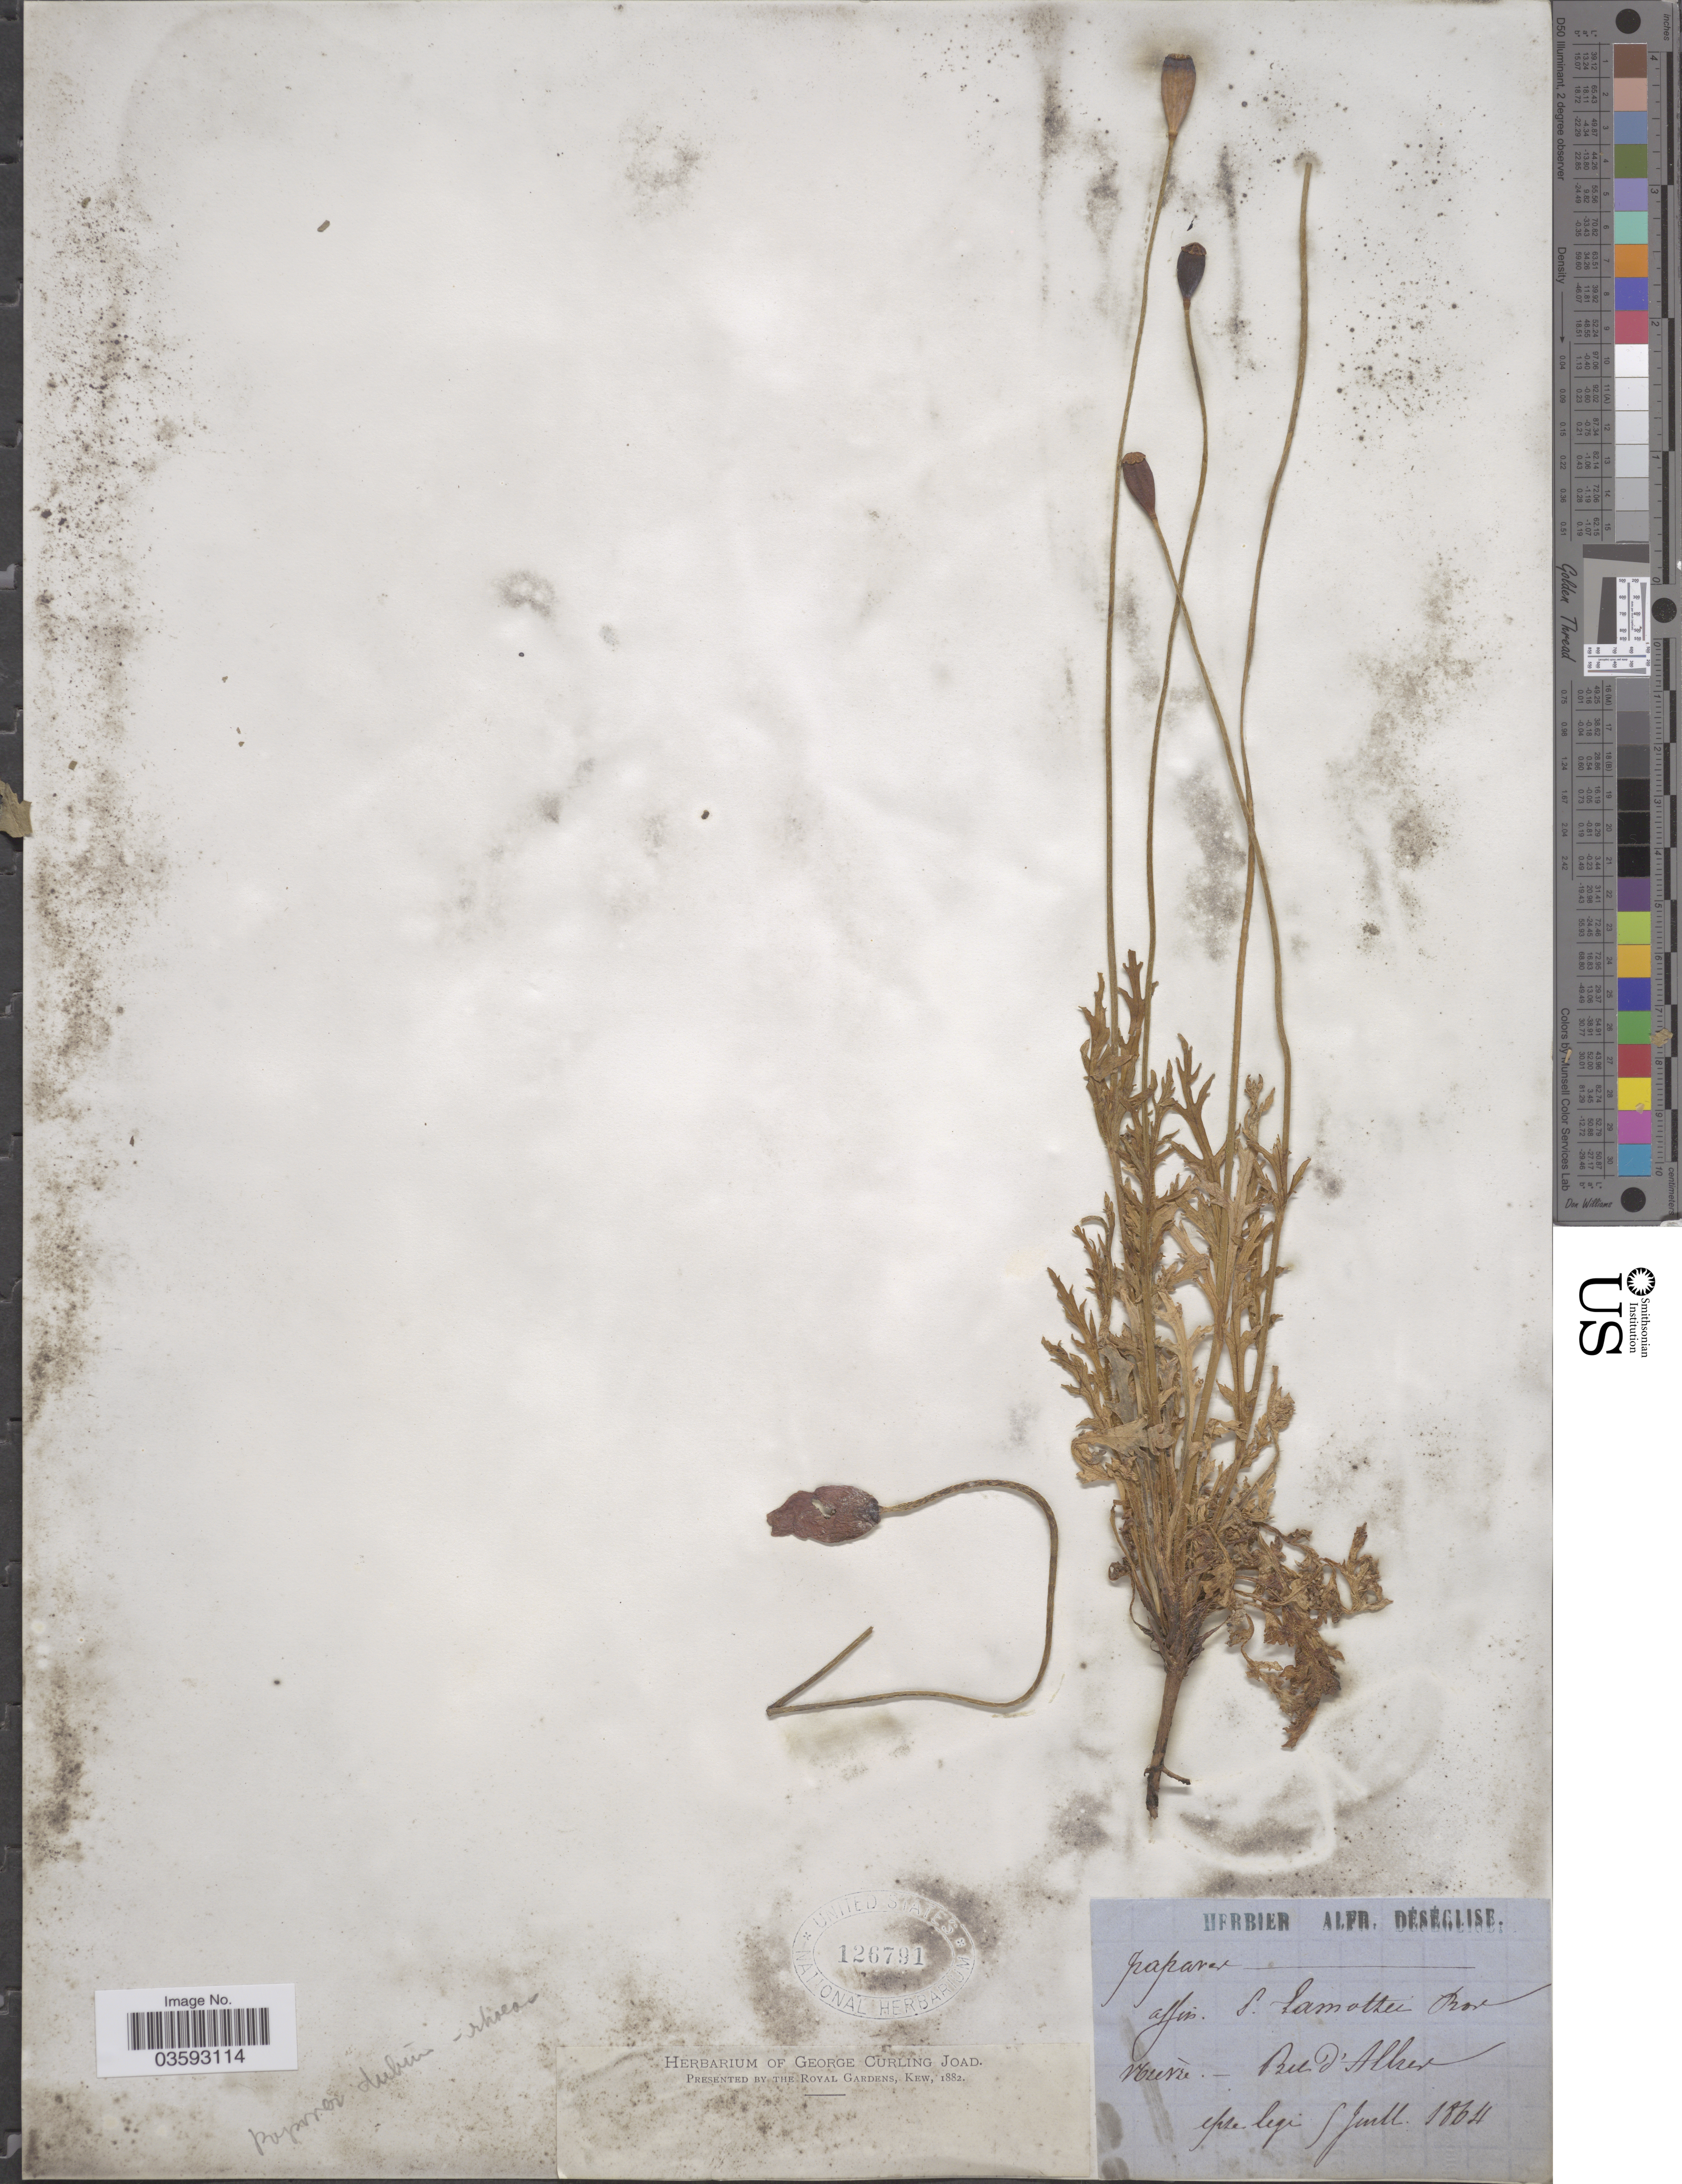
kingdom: Plantae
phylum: Tracheophyta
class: Magnoliopsida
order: Ranunculales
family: Papaveraceae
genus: Papaver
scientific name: Papaver sp.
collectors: A. Deseglise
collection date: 1864-07-05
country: France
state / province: Bourgogne-Franche-Comté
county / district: Nièvre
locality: Nievre - Bel dAkkzex. [interpreted]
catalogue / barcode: US 126791